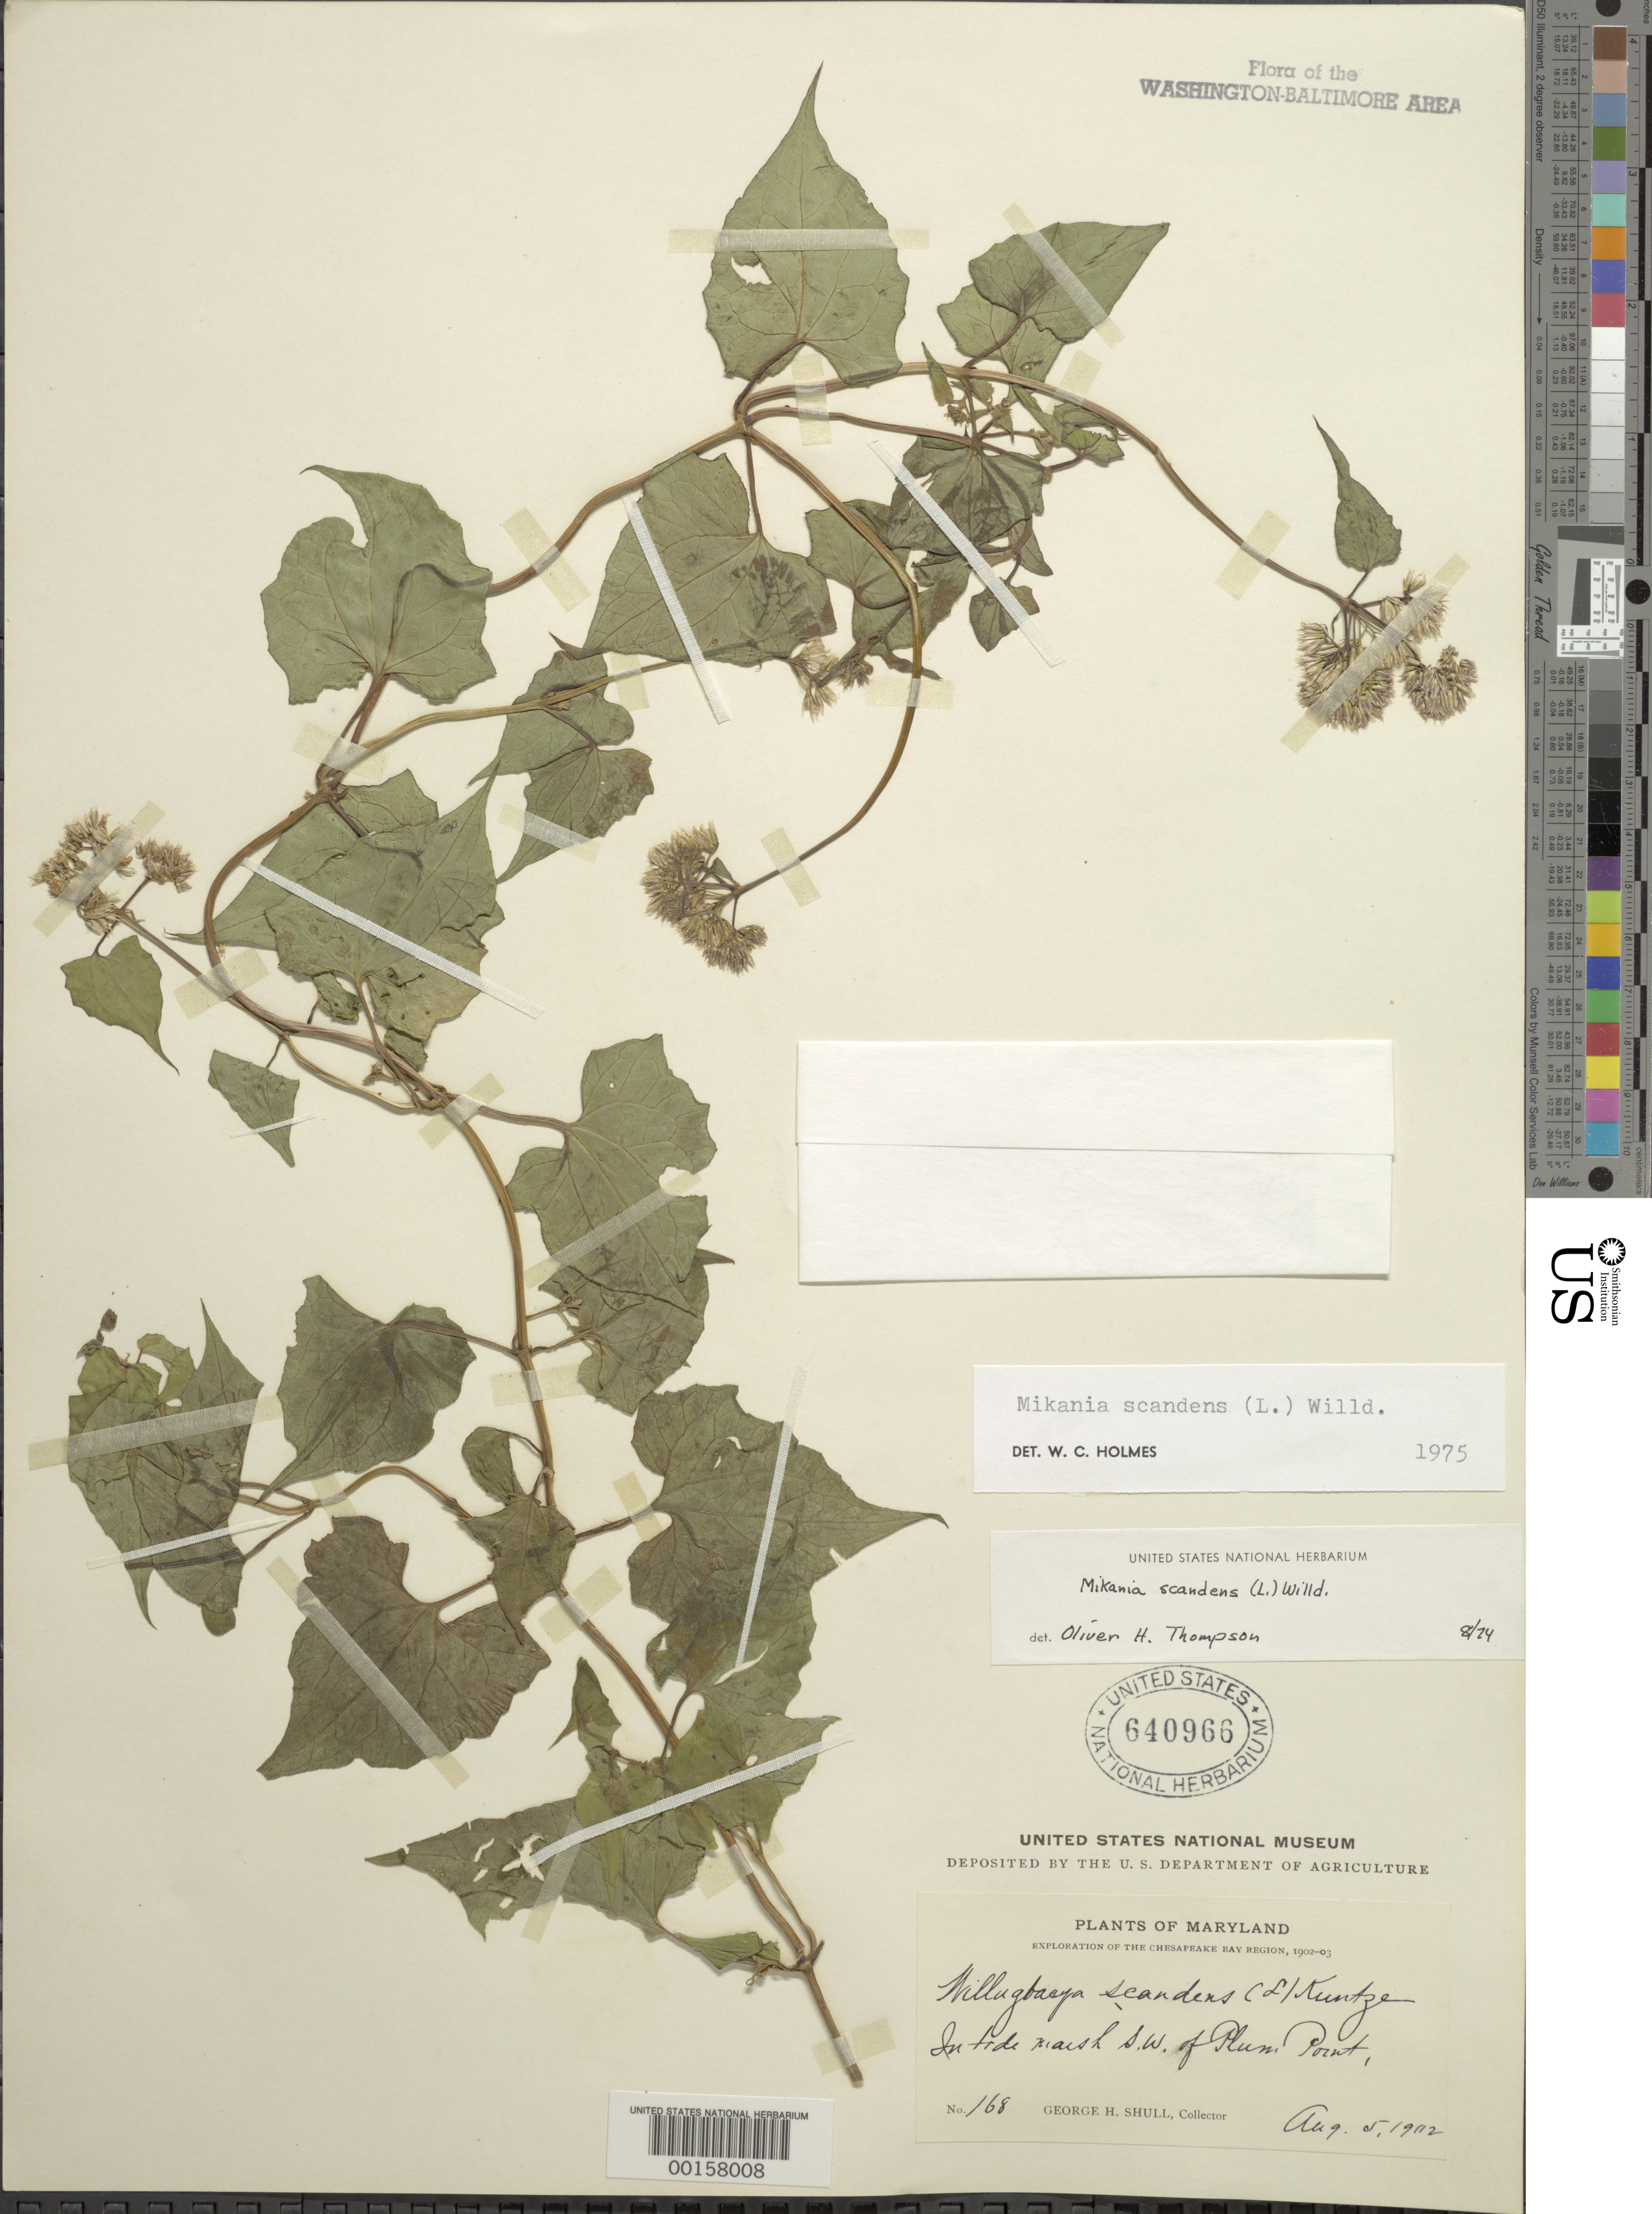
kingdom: Plantae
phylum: Tracheophyta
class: Magnoliopsida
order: Asterales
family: Asteraceae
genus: Mikania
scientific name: Mikania scandens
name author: (L.) Willd.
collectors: G. H. Shull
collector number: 1687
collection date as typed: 05 Aug 1902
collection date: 1902-08-05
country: United States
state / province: Maryland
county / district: Calvert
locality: SW of Plum Point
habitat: Tide marsh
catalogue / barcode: US 640966